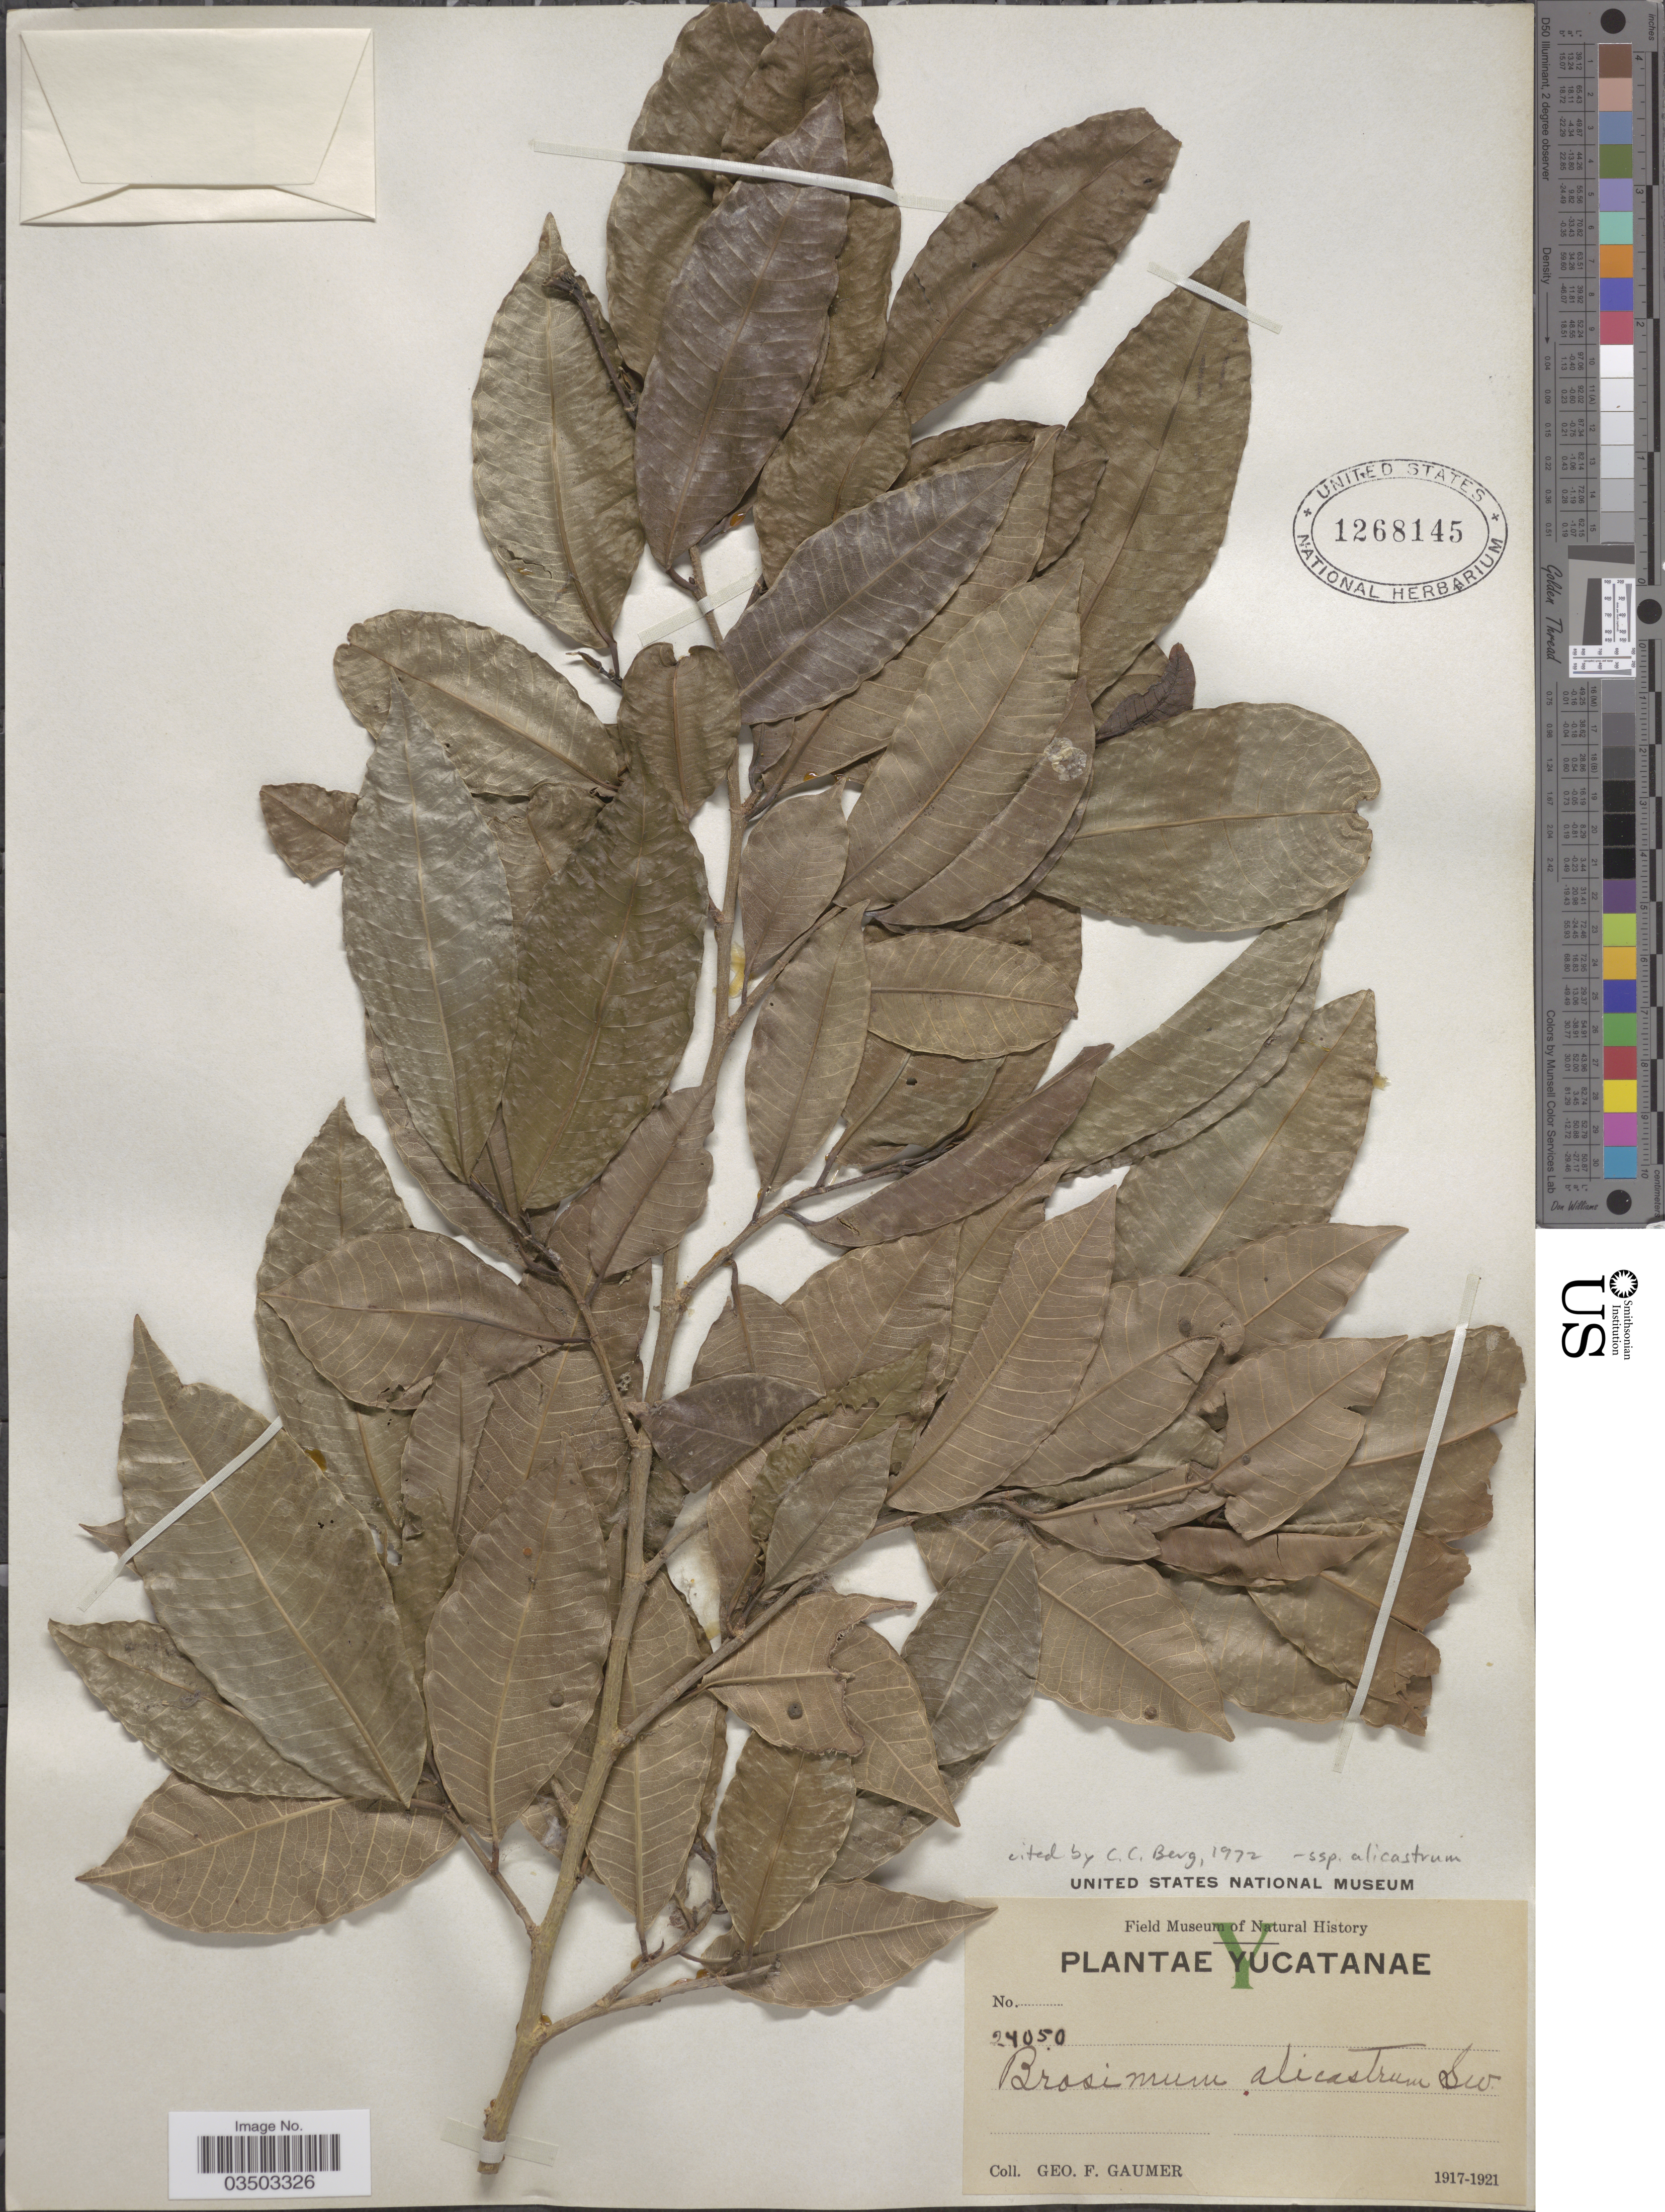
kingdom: Plantae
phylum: Tracheophyta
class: Magnoliopsida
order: Rosales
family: Moraceae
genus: Brosimum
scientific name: Brosimum alicastrum subsp. alicastrum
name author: Sw.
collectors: G. F. Gaumer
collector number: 24050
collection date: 1917/1921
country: Mexico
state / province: Yucatán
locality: Yucatanae.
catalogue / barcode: US 1268145